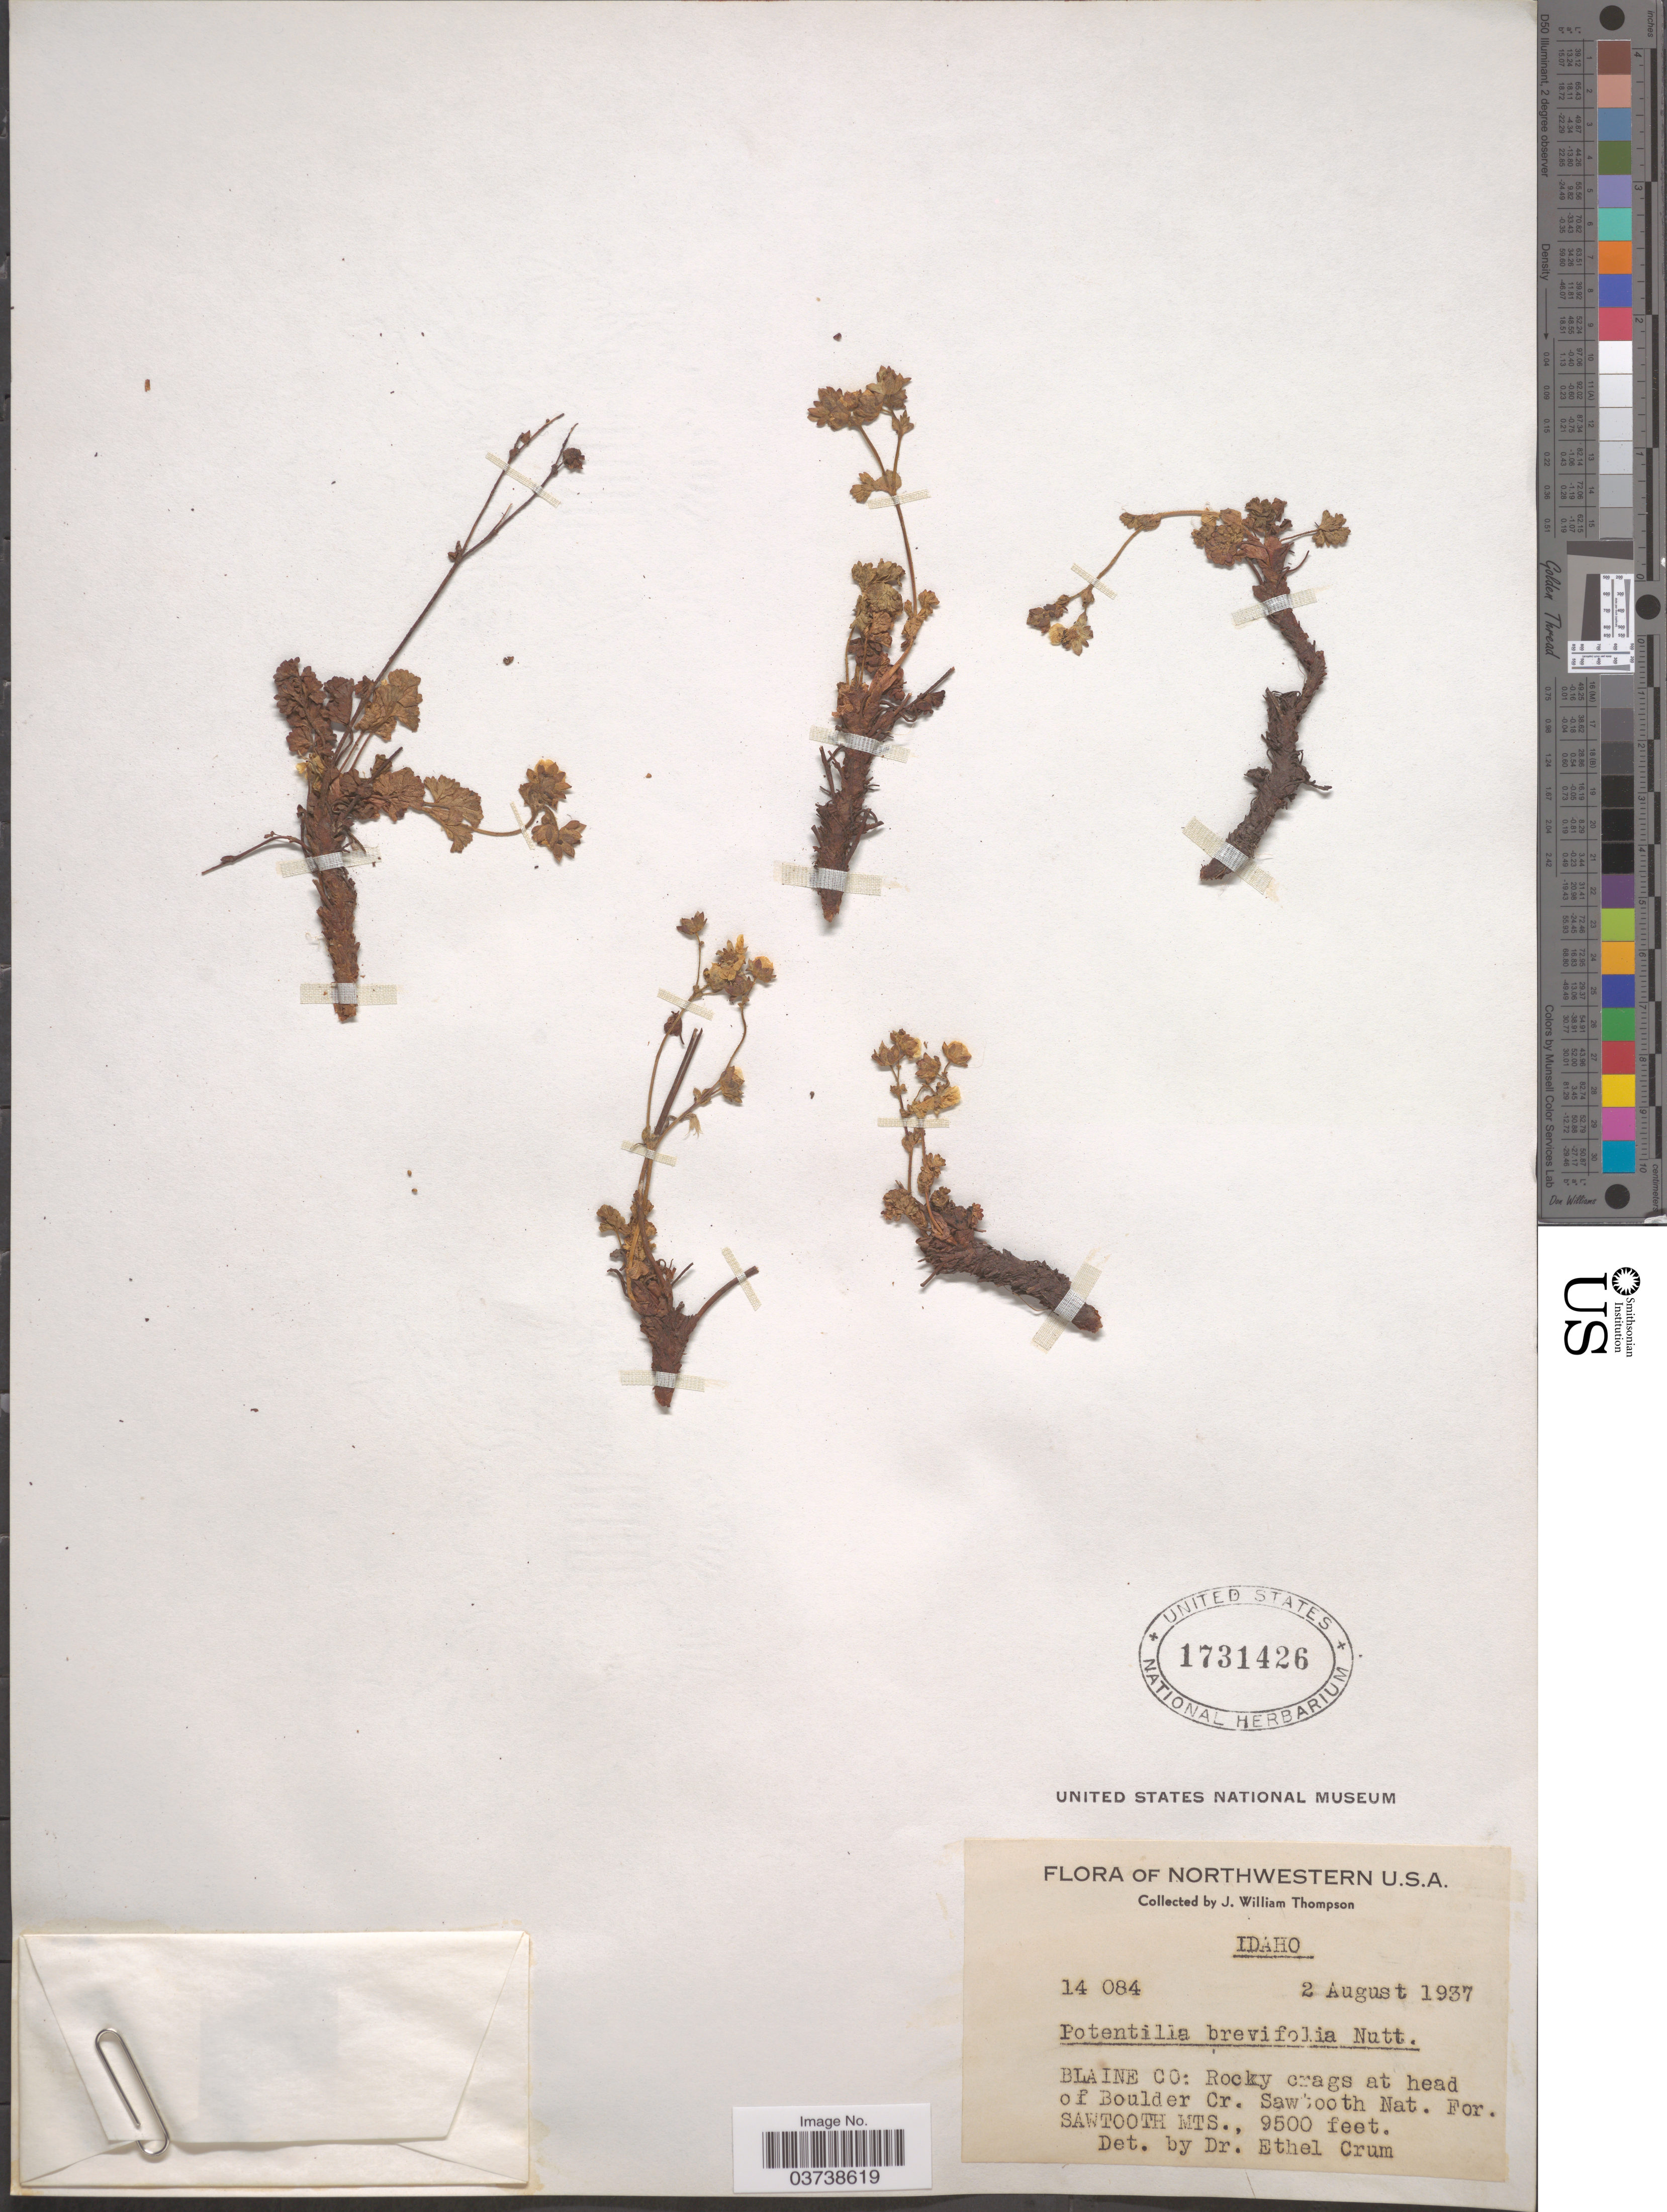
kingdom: Plantae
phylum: Tracheophyta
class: Magnoliopsida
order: Rosales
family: Rosaceae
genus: Potentilla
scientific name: Potentilla brevifolia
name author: Nutt.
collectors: J. W. Thompson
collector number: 14084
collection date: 1937-08-02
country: United States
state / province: Idaho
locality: Northwestern U.S.A. Blaine Co: Rocky crags at head of Boulder Cr. Sawtooth Nat. For. Sawtooth Mts.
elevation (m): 2896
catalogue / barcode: US 1731426